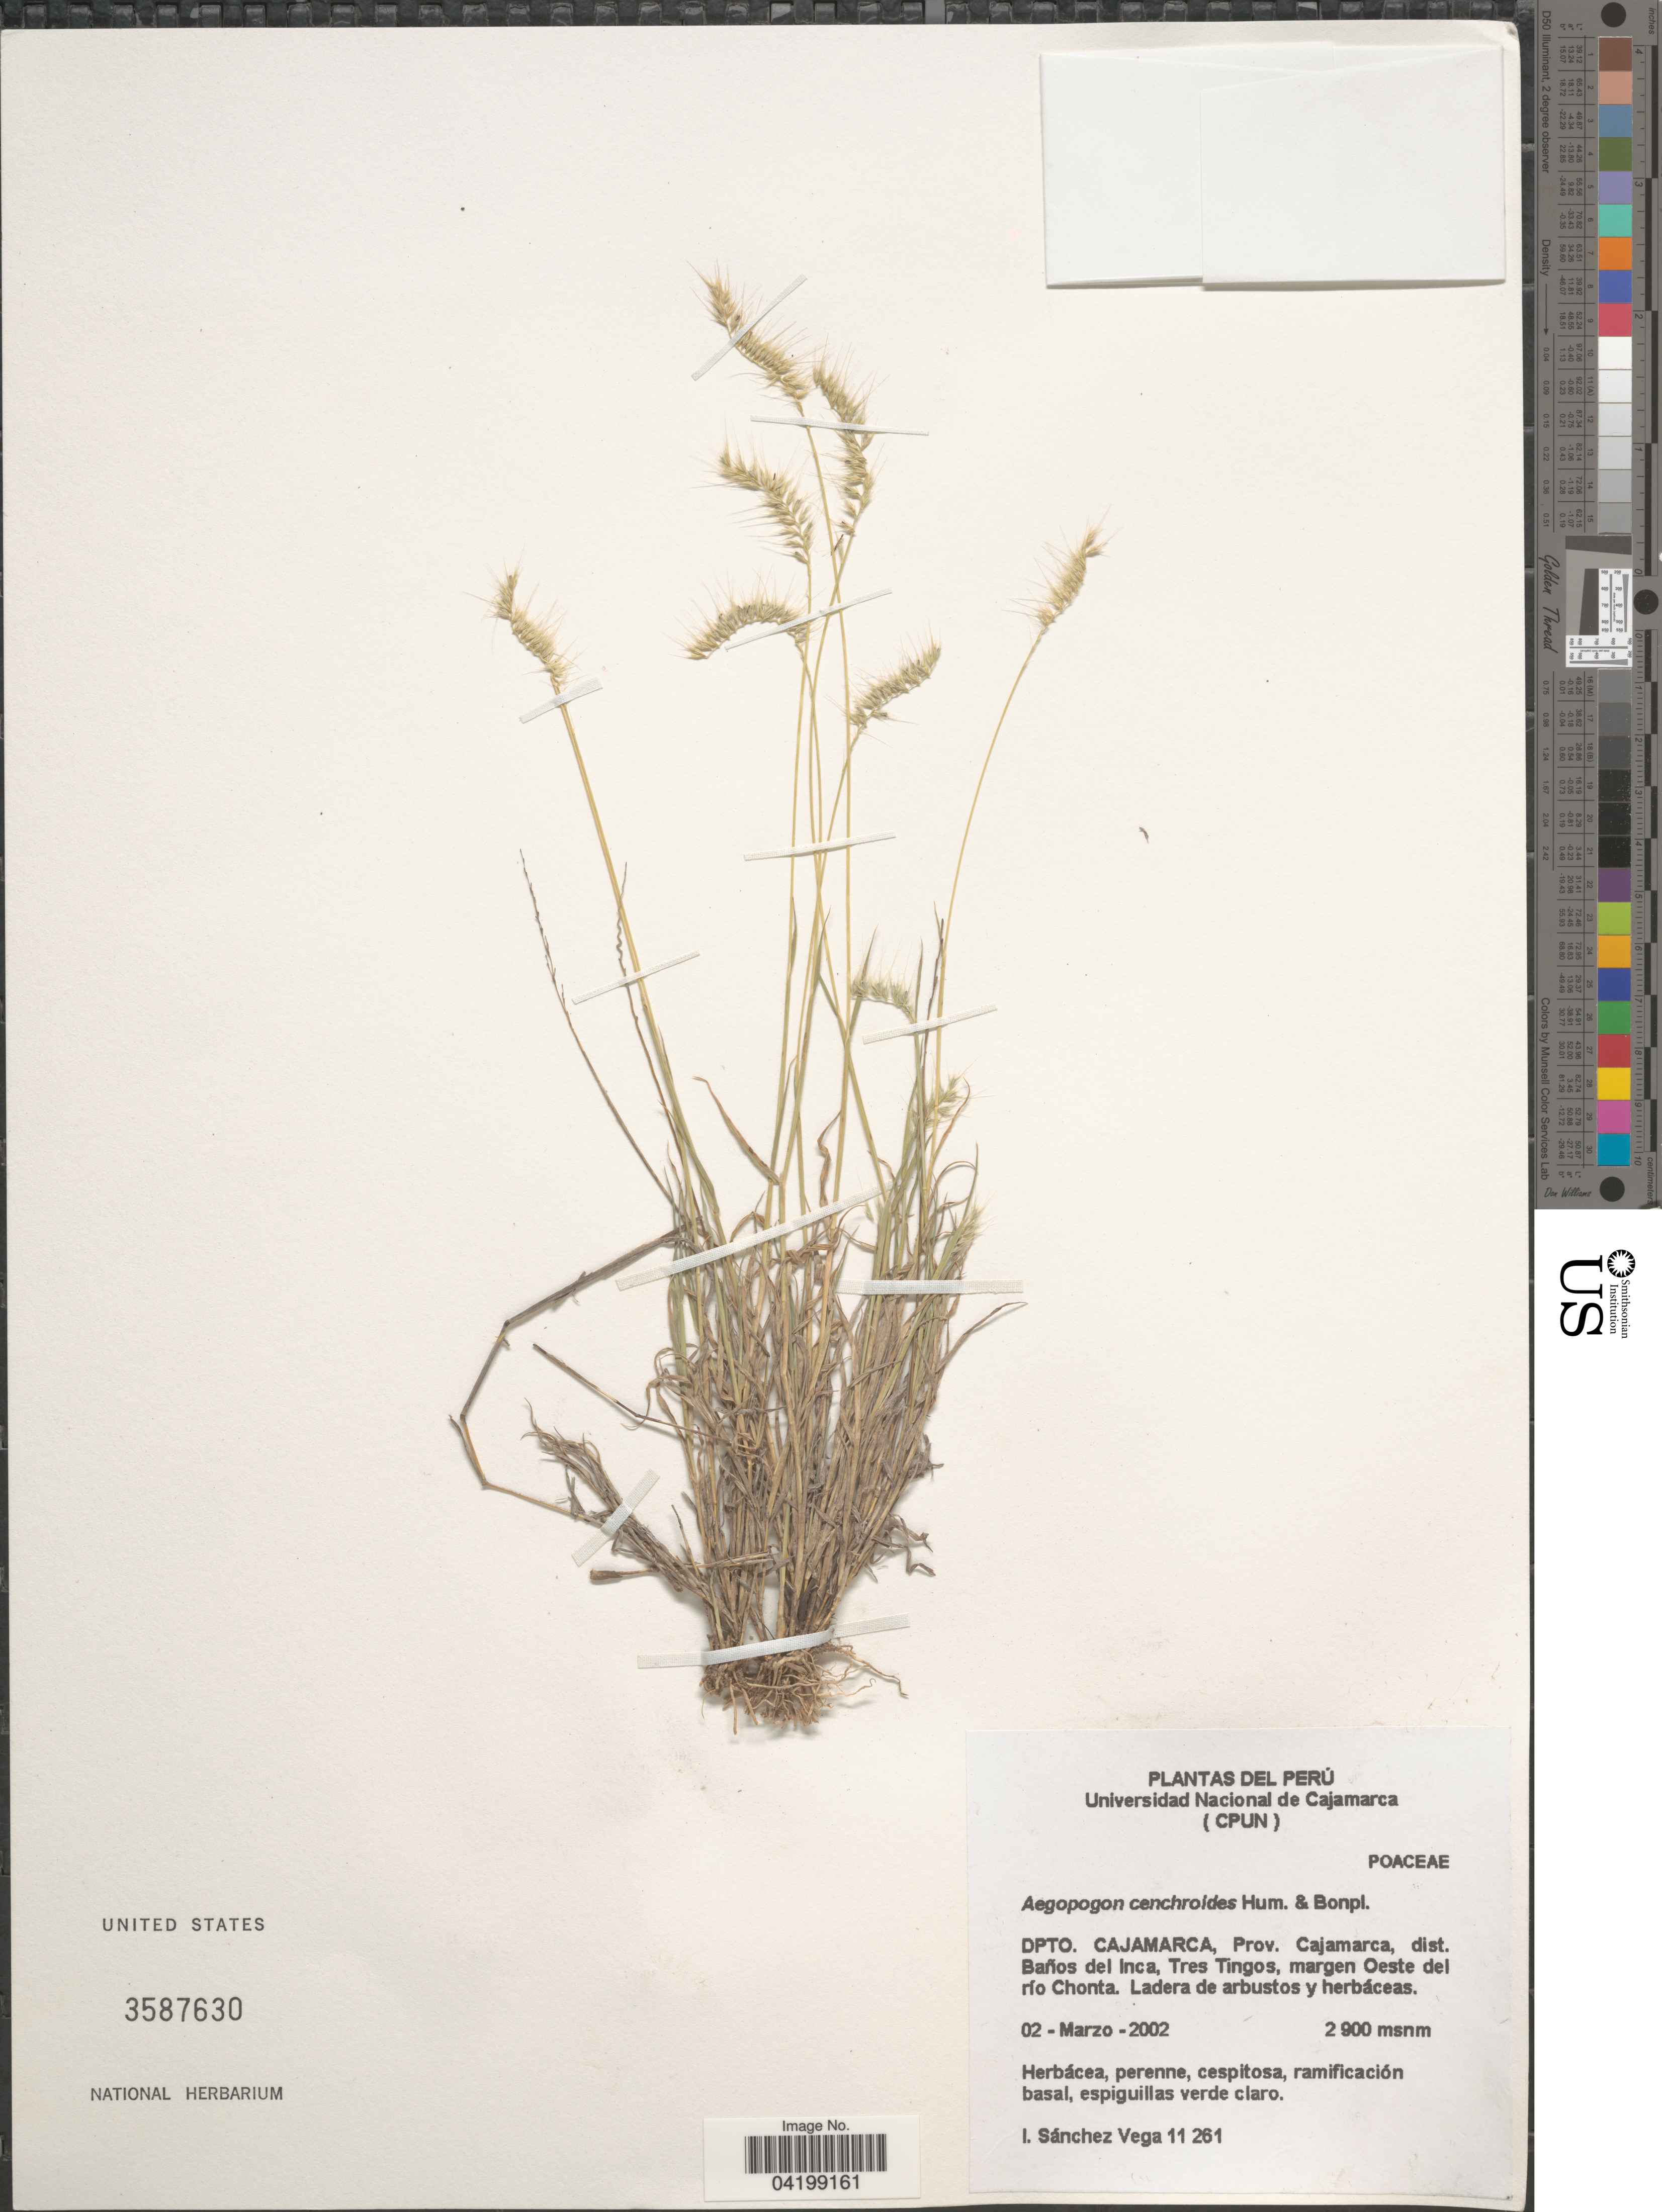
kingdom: Plantae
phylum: Tracheophyta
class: Liliopsida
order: Poales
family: Poaceae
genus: Muhlenbergia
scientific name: Muhlenbergia cenchroides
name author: (Humb. & Bonpl. ex Willd.) P.M. Peterson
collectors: I. Sánchez Vega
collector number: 11261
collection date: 2002-03-02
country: Peru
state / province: Cajamarca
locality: Dpto. Cajamarca, Prov. Cajamarca, dist. Baños del Inca, Tres Tingos, margen Oeste del río Chonta.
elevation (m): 2900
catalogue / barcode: US 3587630